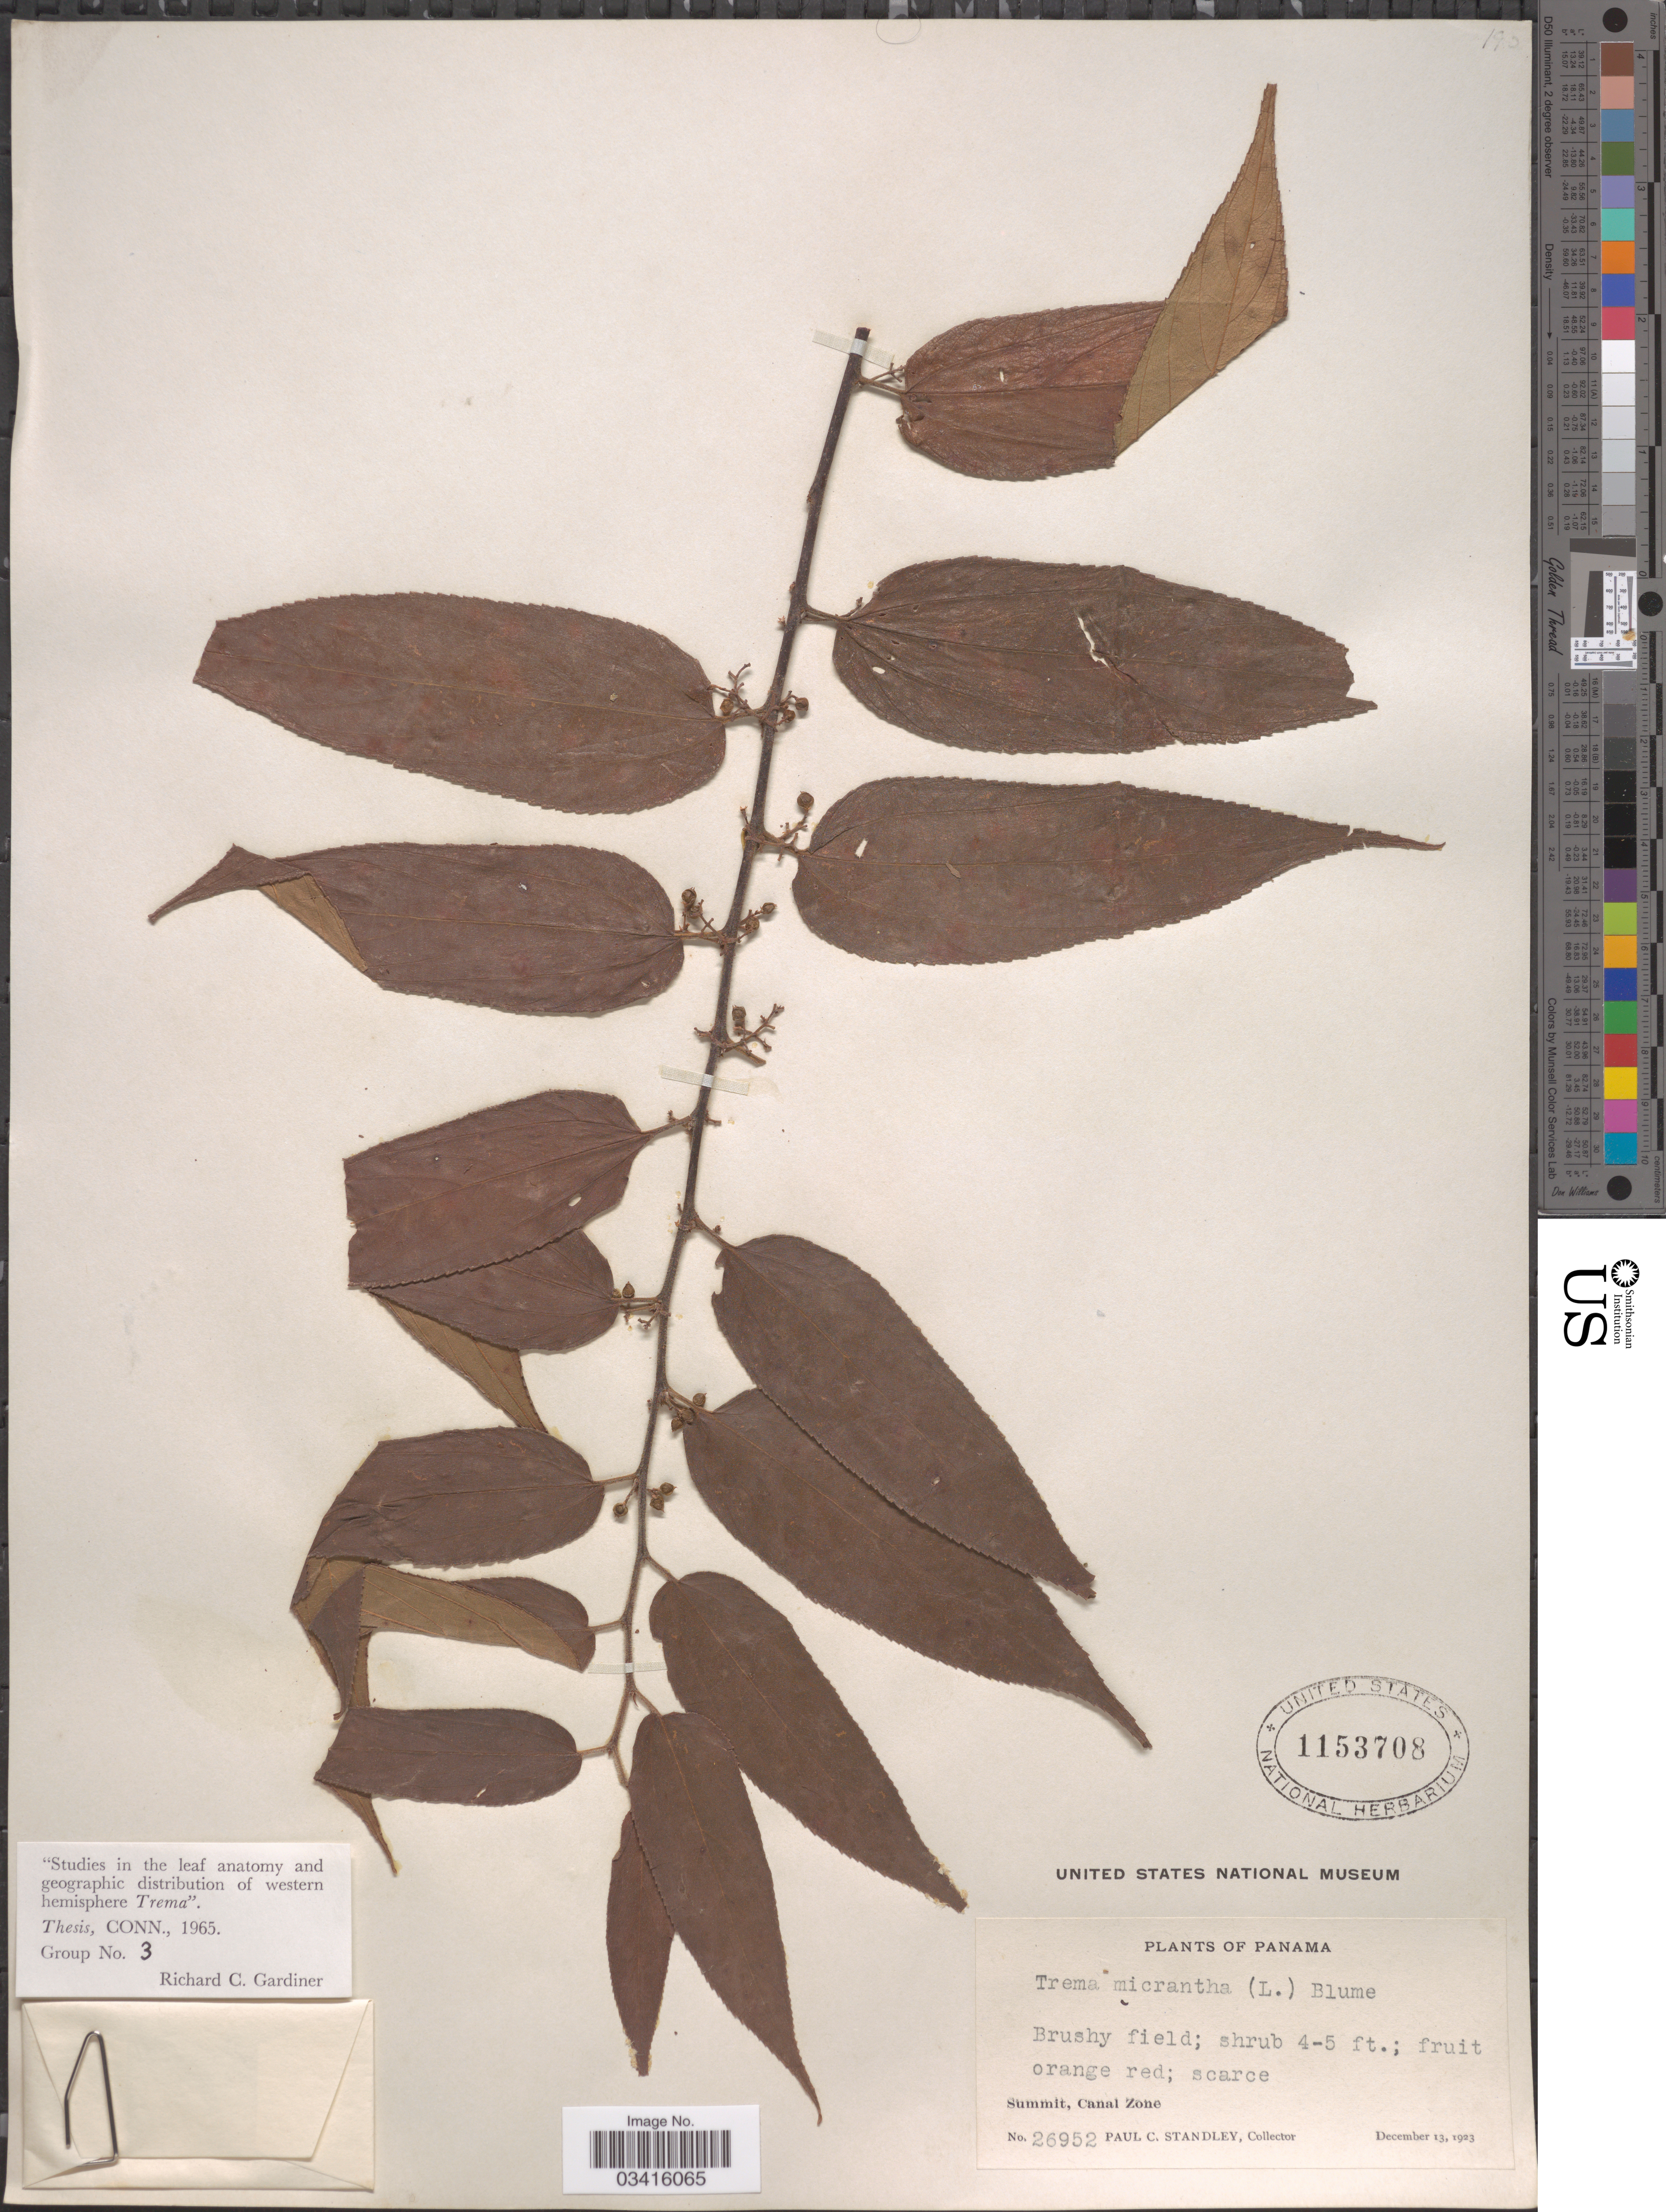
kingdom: Plantae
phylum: Tracheophyta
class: Magnoliopsida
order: Rosales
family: Cannabaceae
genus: Trema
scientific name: Trema micranthum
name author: (L.) Blume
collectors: P. C. Standley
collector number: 26952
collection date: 1923-12-13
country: Panama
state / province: Colón / Panamá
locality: Summit, Canal Zone.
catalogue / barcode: US 1153708